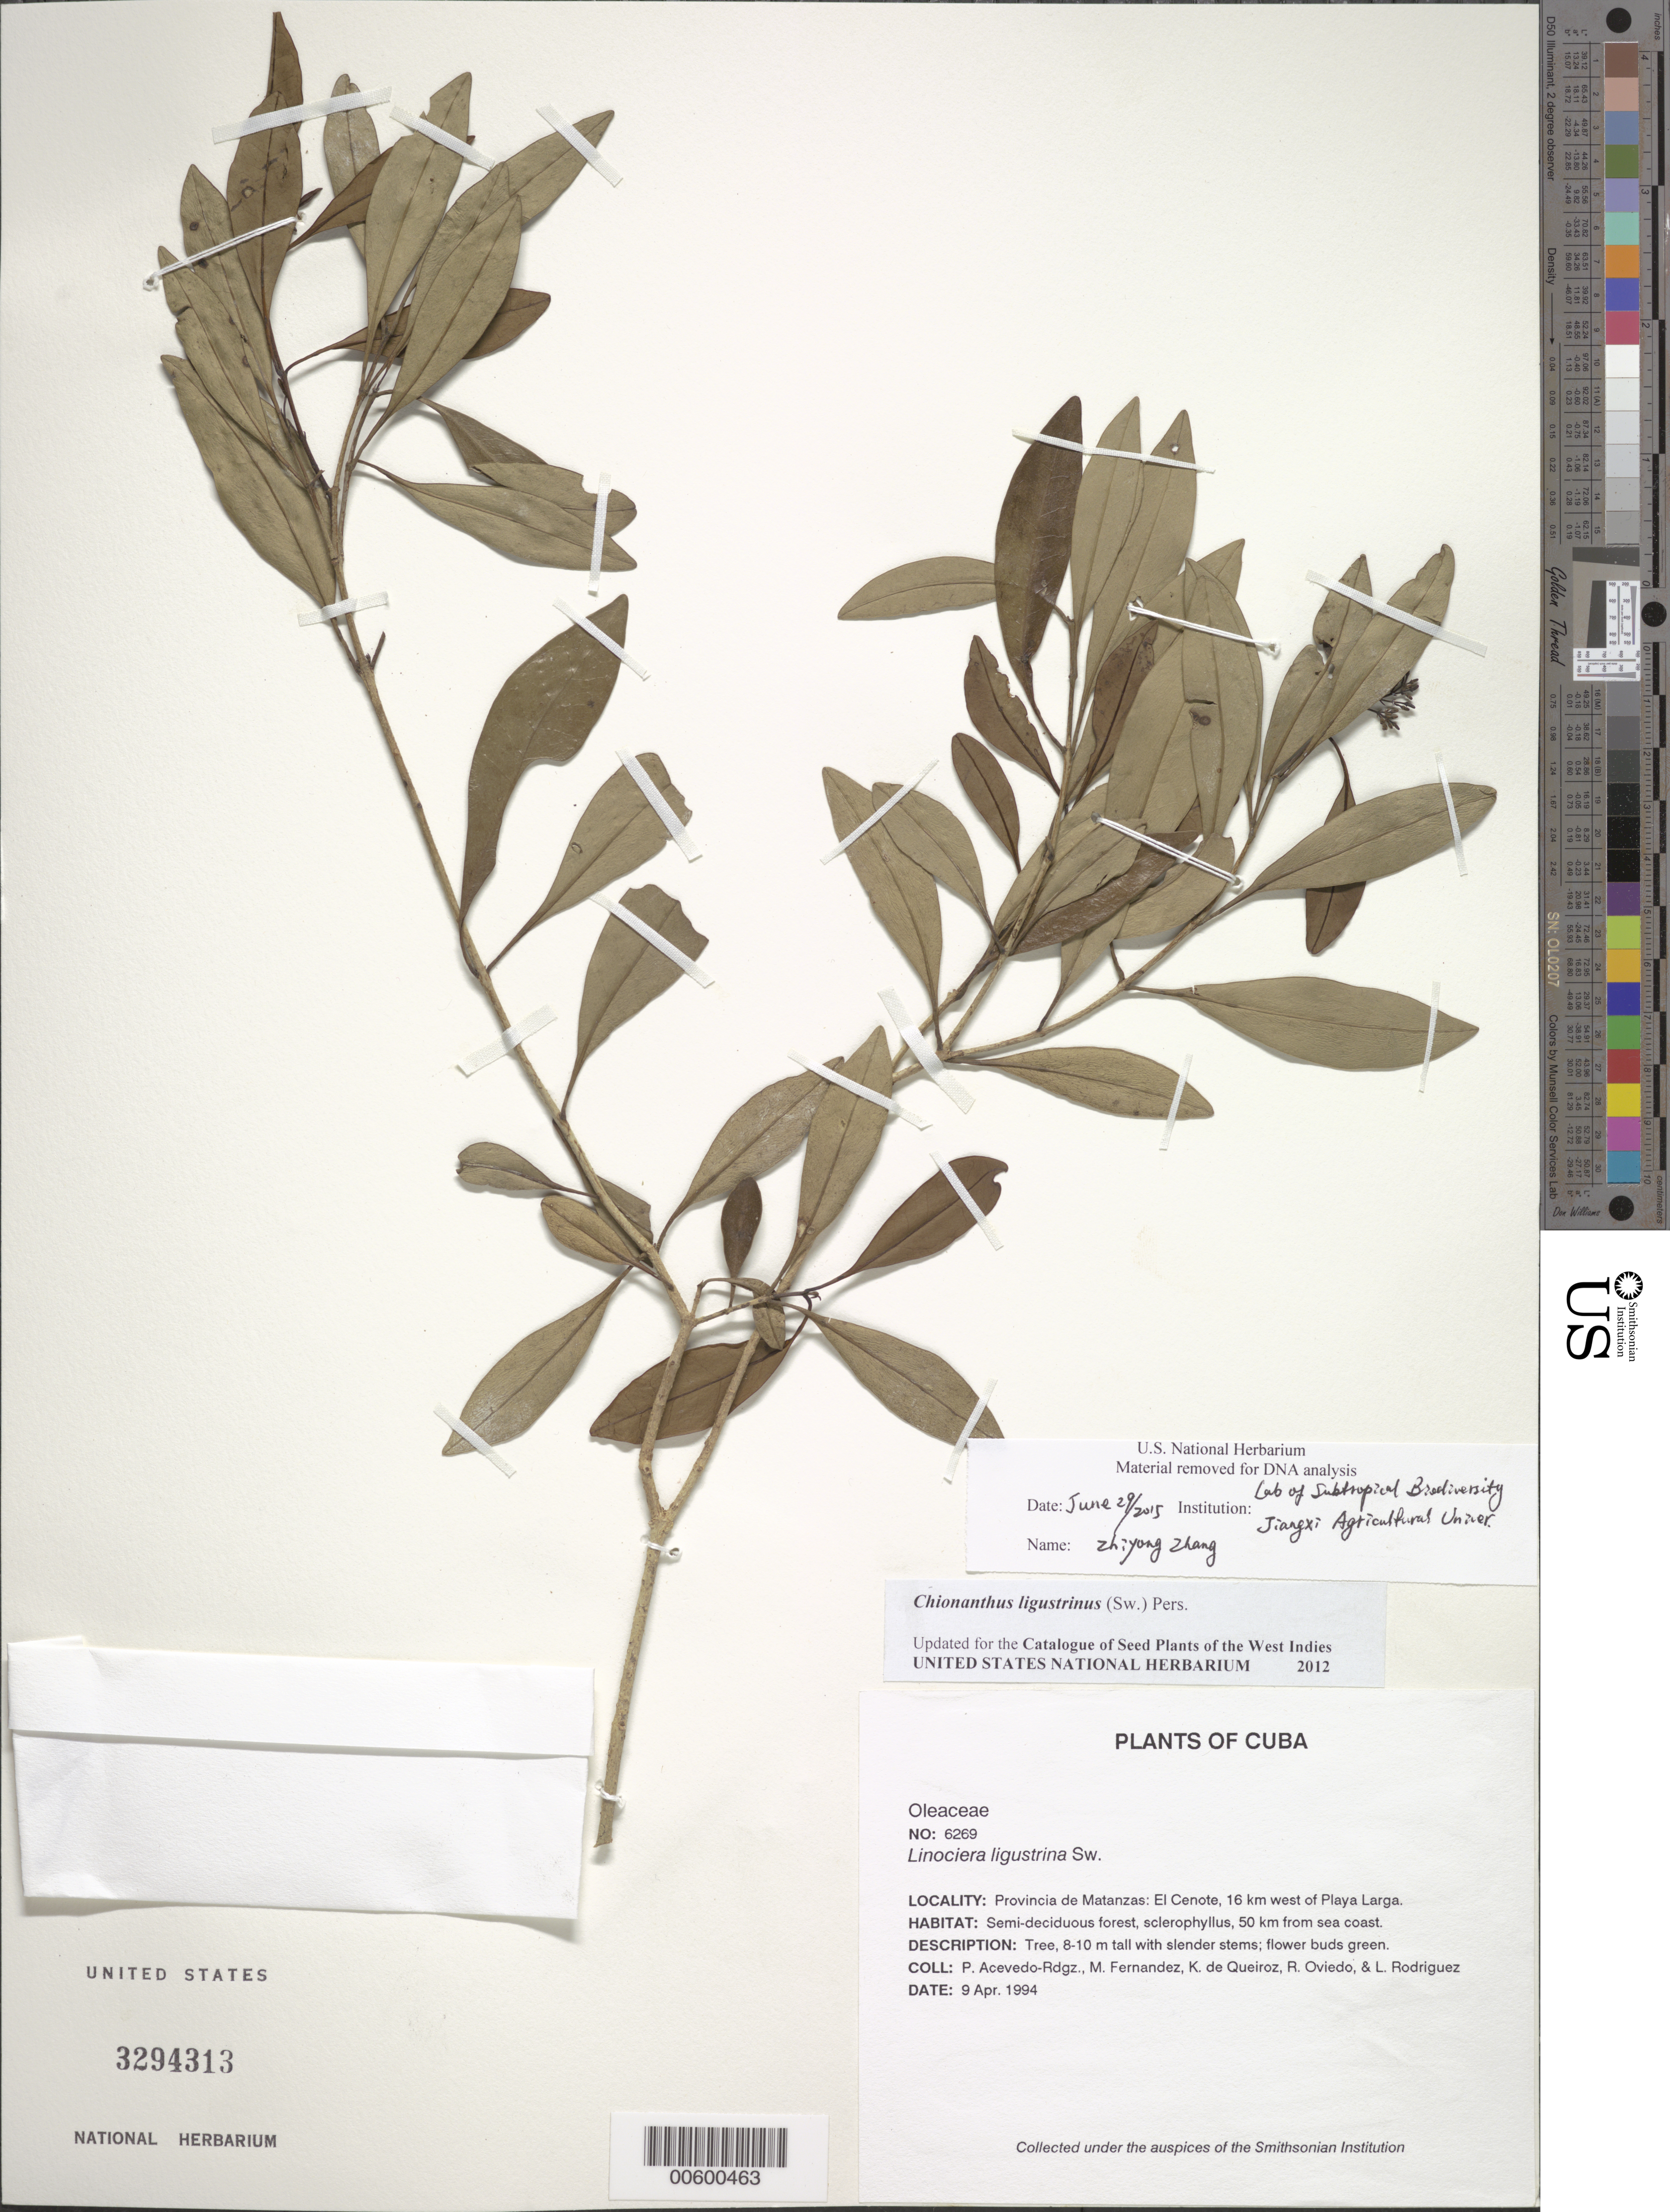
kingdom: Plantae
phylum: Tracheophyta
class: Magnoliopsida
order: Lamiales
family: Oleaceae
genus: Linociera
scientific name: Linociera ligustrina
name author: (Sw.) Sw.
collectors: P. Acevedo-Rodr., M. Fernández, K. De Queiroz, R. Oviedo & L. Rodriguez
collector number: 6269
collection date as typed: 09 Apr 1994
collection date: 1994-04-09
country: Cuba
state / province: Matanzas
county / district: Municipio de Ciénaga de Zapata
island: Cuba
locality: El Cenote, 16 km west of Playa Larga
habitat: Semi-deciduous forest, sclerophyllus, 50 km from sea coast.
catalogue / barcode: US 3294313